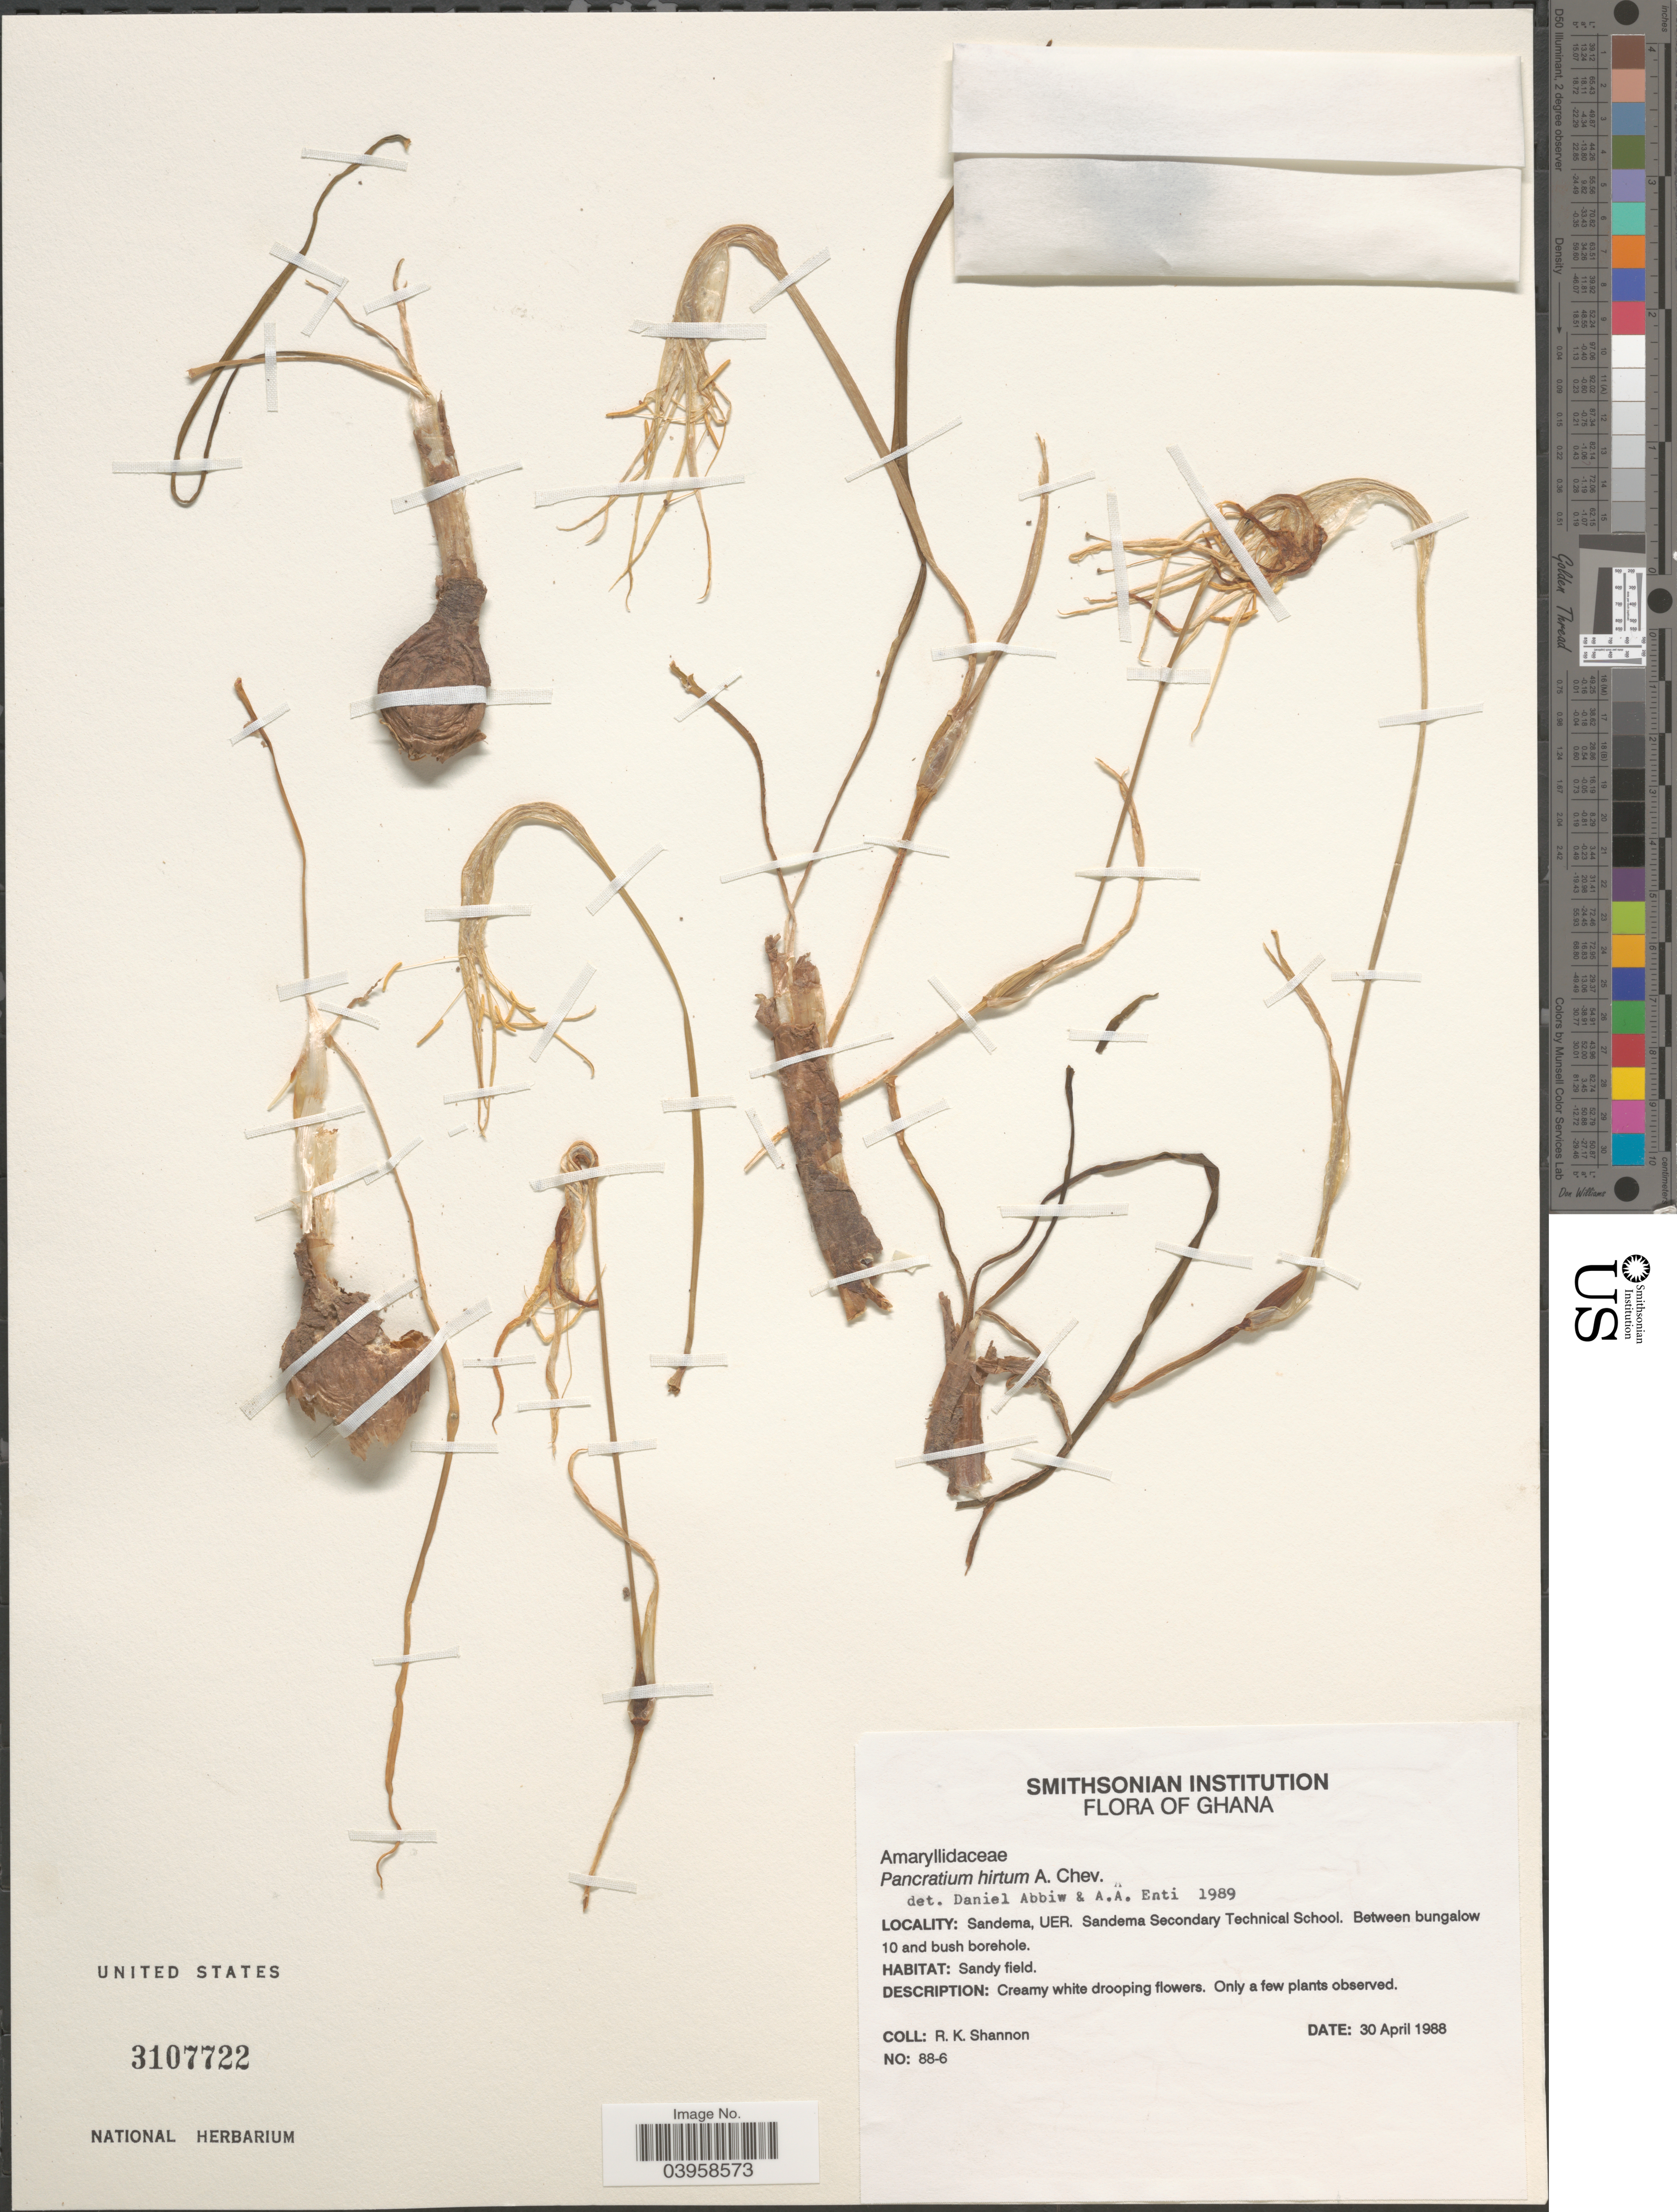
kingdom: Plantae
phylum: Tracheophyta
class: Liliopsida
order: Asparagales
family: Amaryllidaceae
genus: Pancratium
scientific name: Pancratium hirtum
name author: A. Chev.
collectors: R. Shannon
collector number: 88-6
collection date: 1988-04-30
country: Ghana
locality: Sandema, UER. Sandema Secondary Technical School. Between bungalow 10 and bush borehole.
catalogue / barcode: US 3107722